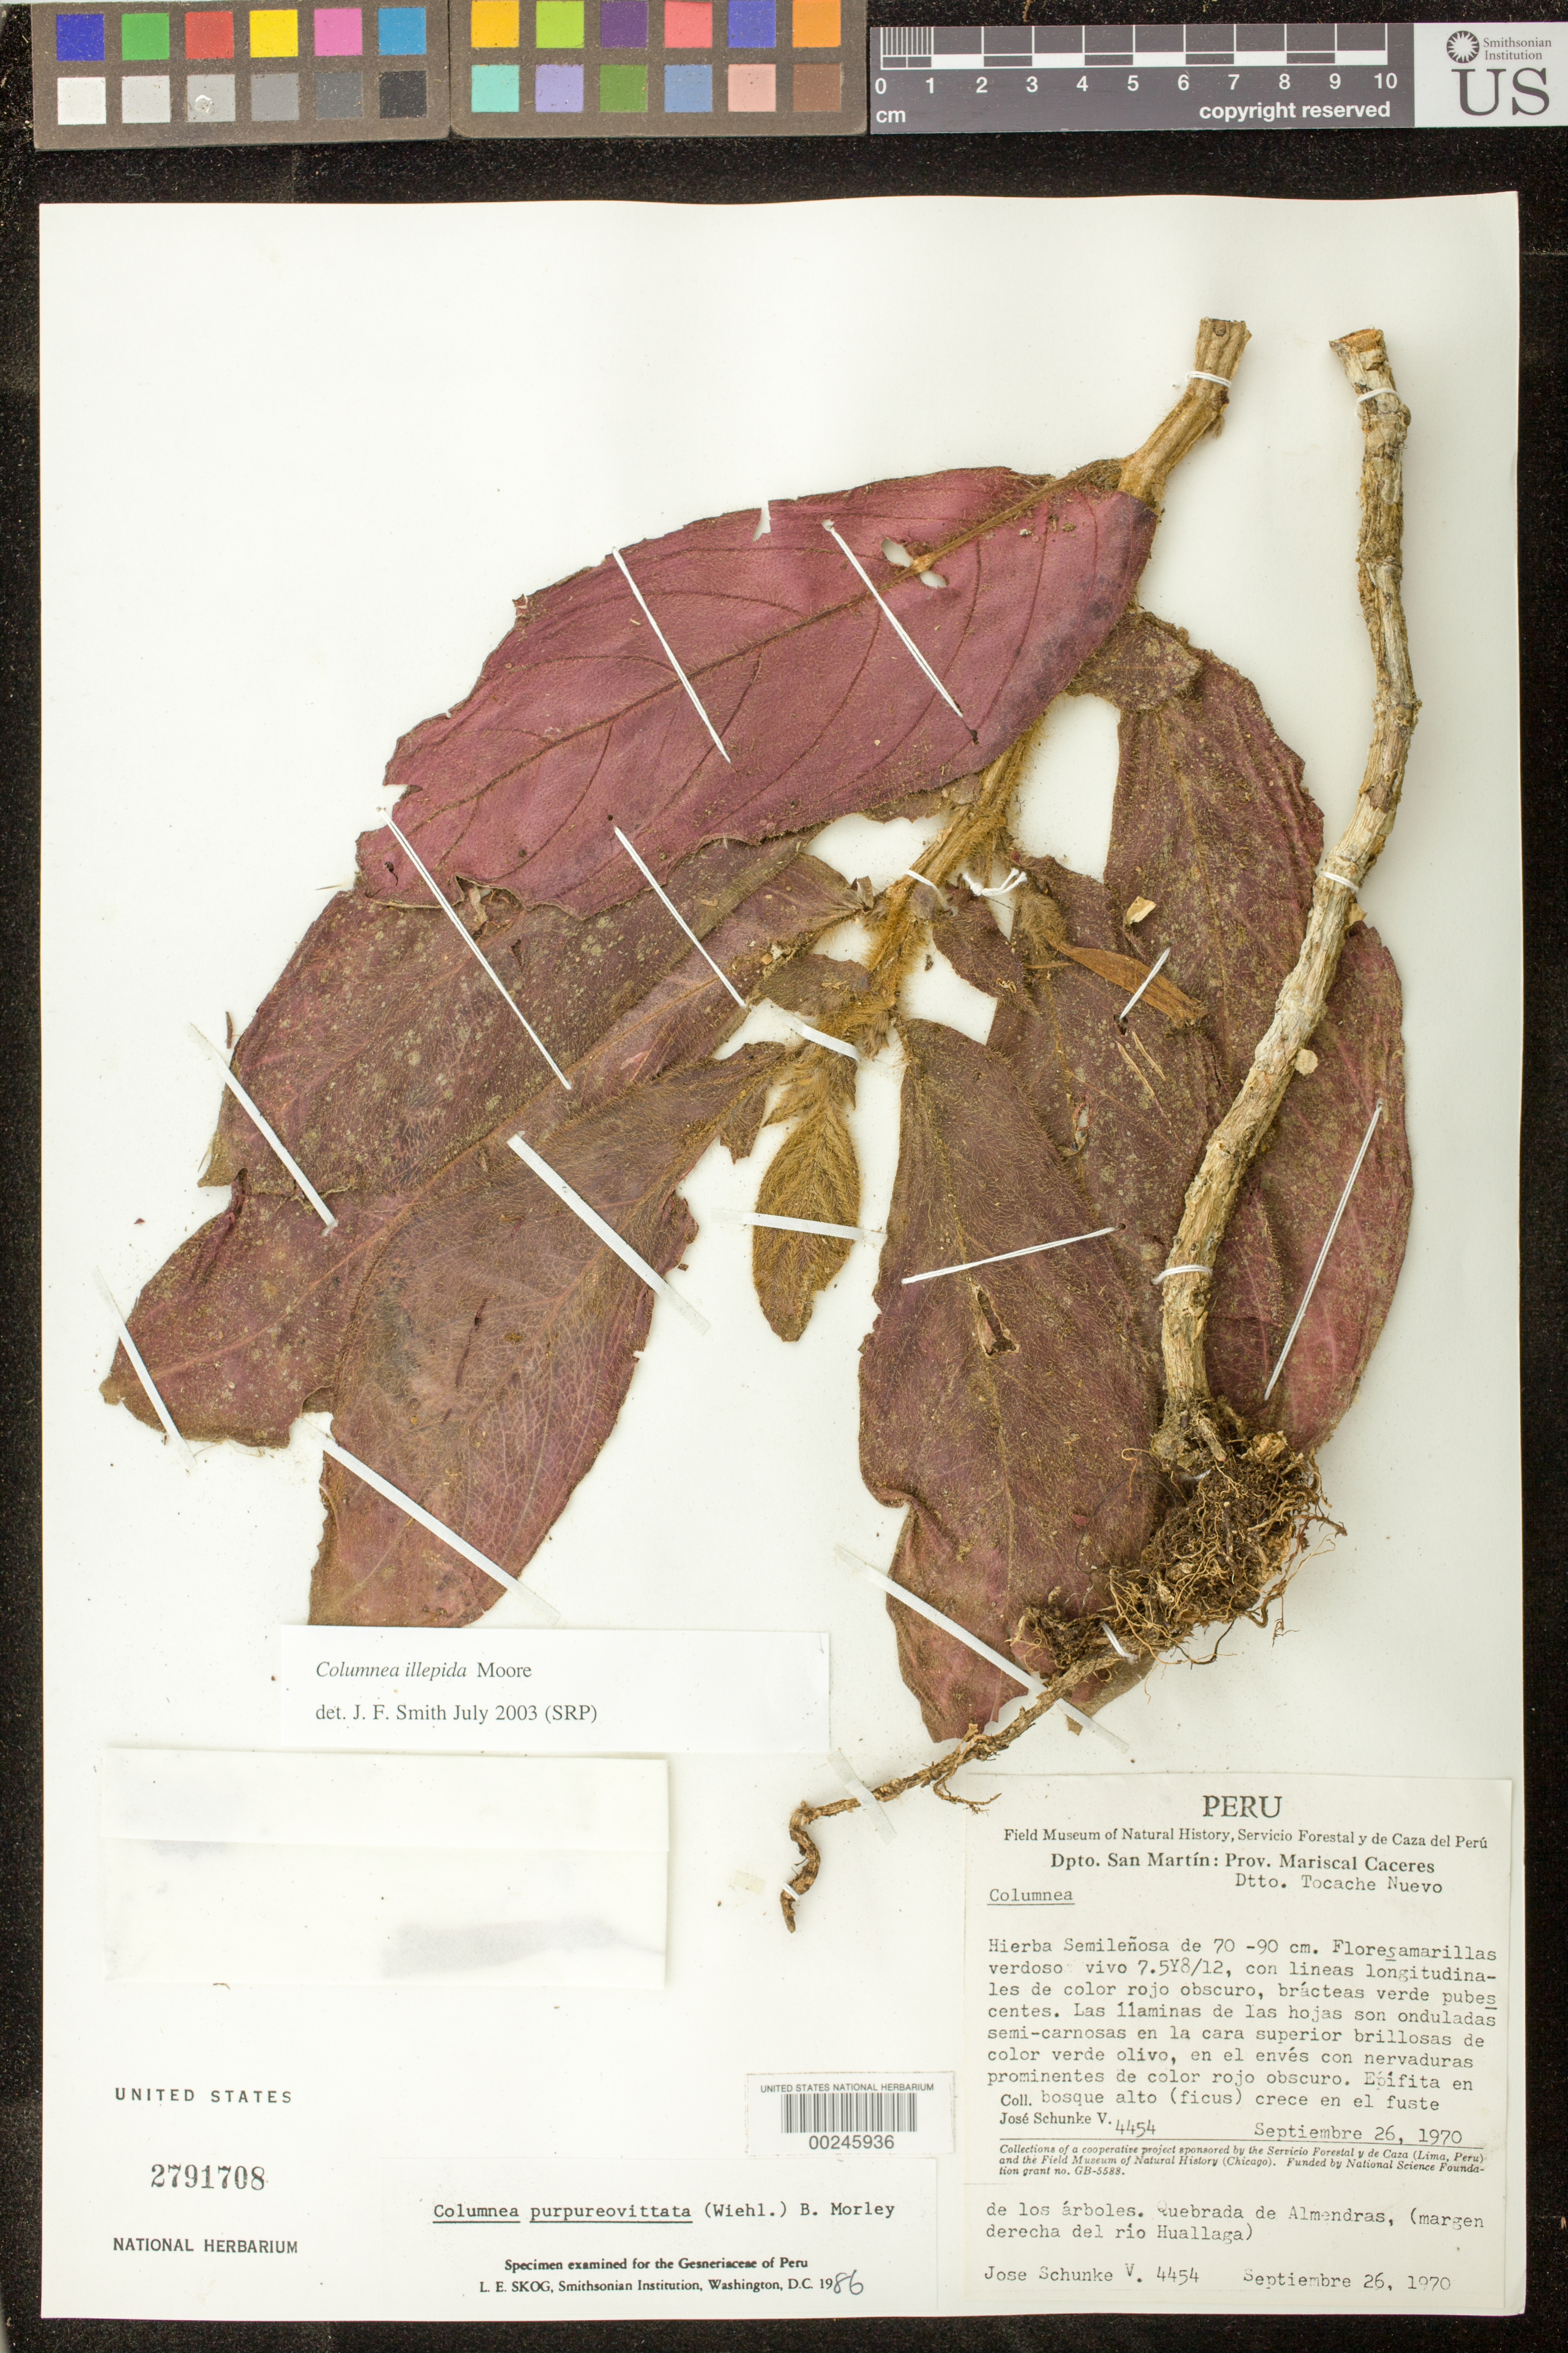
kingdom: Plantae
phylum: Tracheophyta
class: Magnoliopsida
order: Lamiales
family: Gesneriaceae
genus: Columnea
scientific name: Columnea illepida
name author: H.E. Moore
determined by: Smith, J. F.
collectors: J. Schunke Vigo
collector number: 4454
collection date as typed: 26 Sep 1970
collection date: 1970-09-26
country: Peru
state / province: San Martín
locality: Prov. Mariscal Cáceres, Dtto. Tocache Nuevo; Quebrada de Almendras (margen derecha del río Huallaga)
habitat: En bosque alto (Ficus) crece en el fuste de los árboles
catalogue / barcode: US 2791708